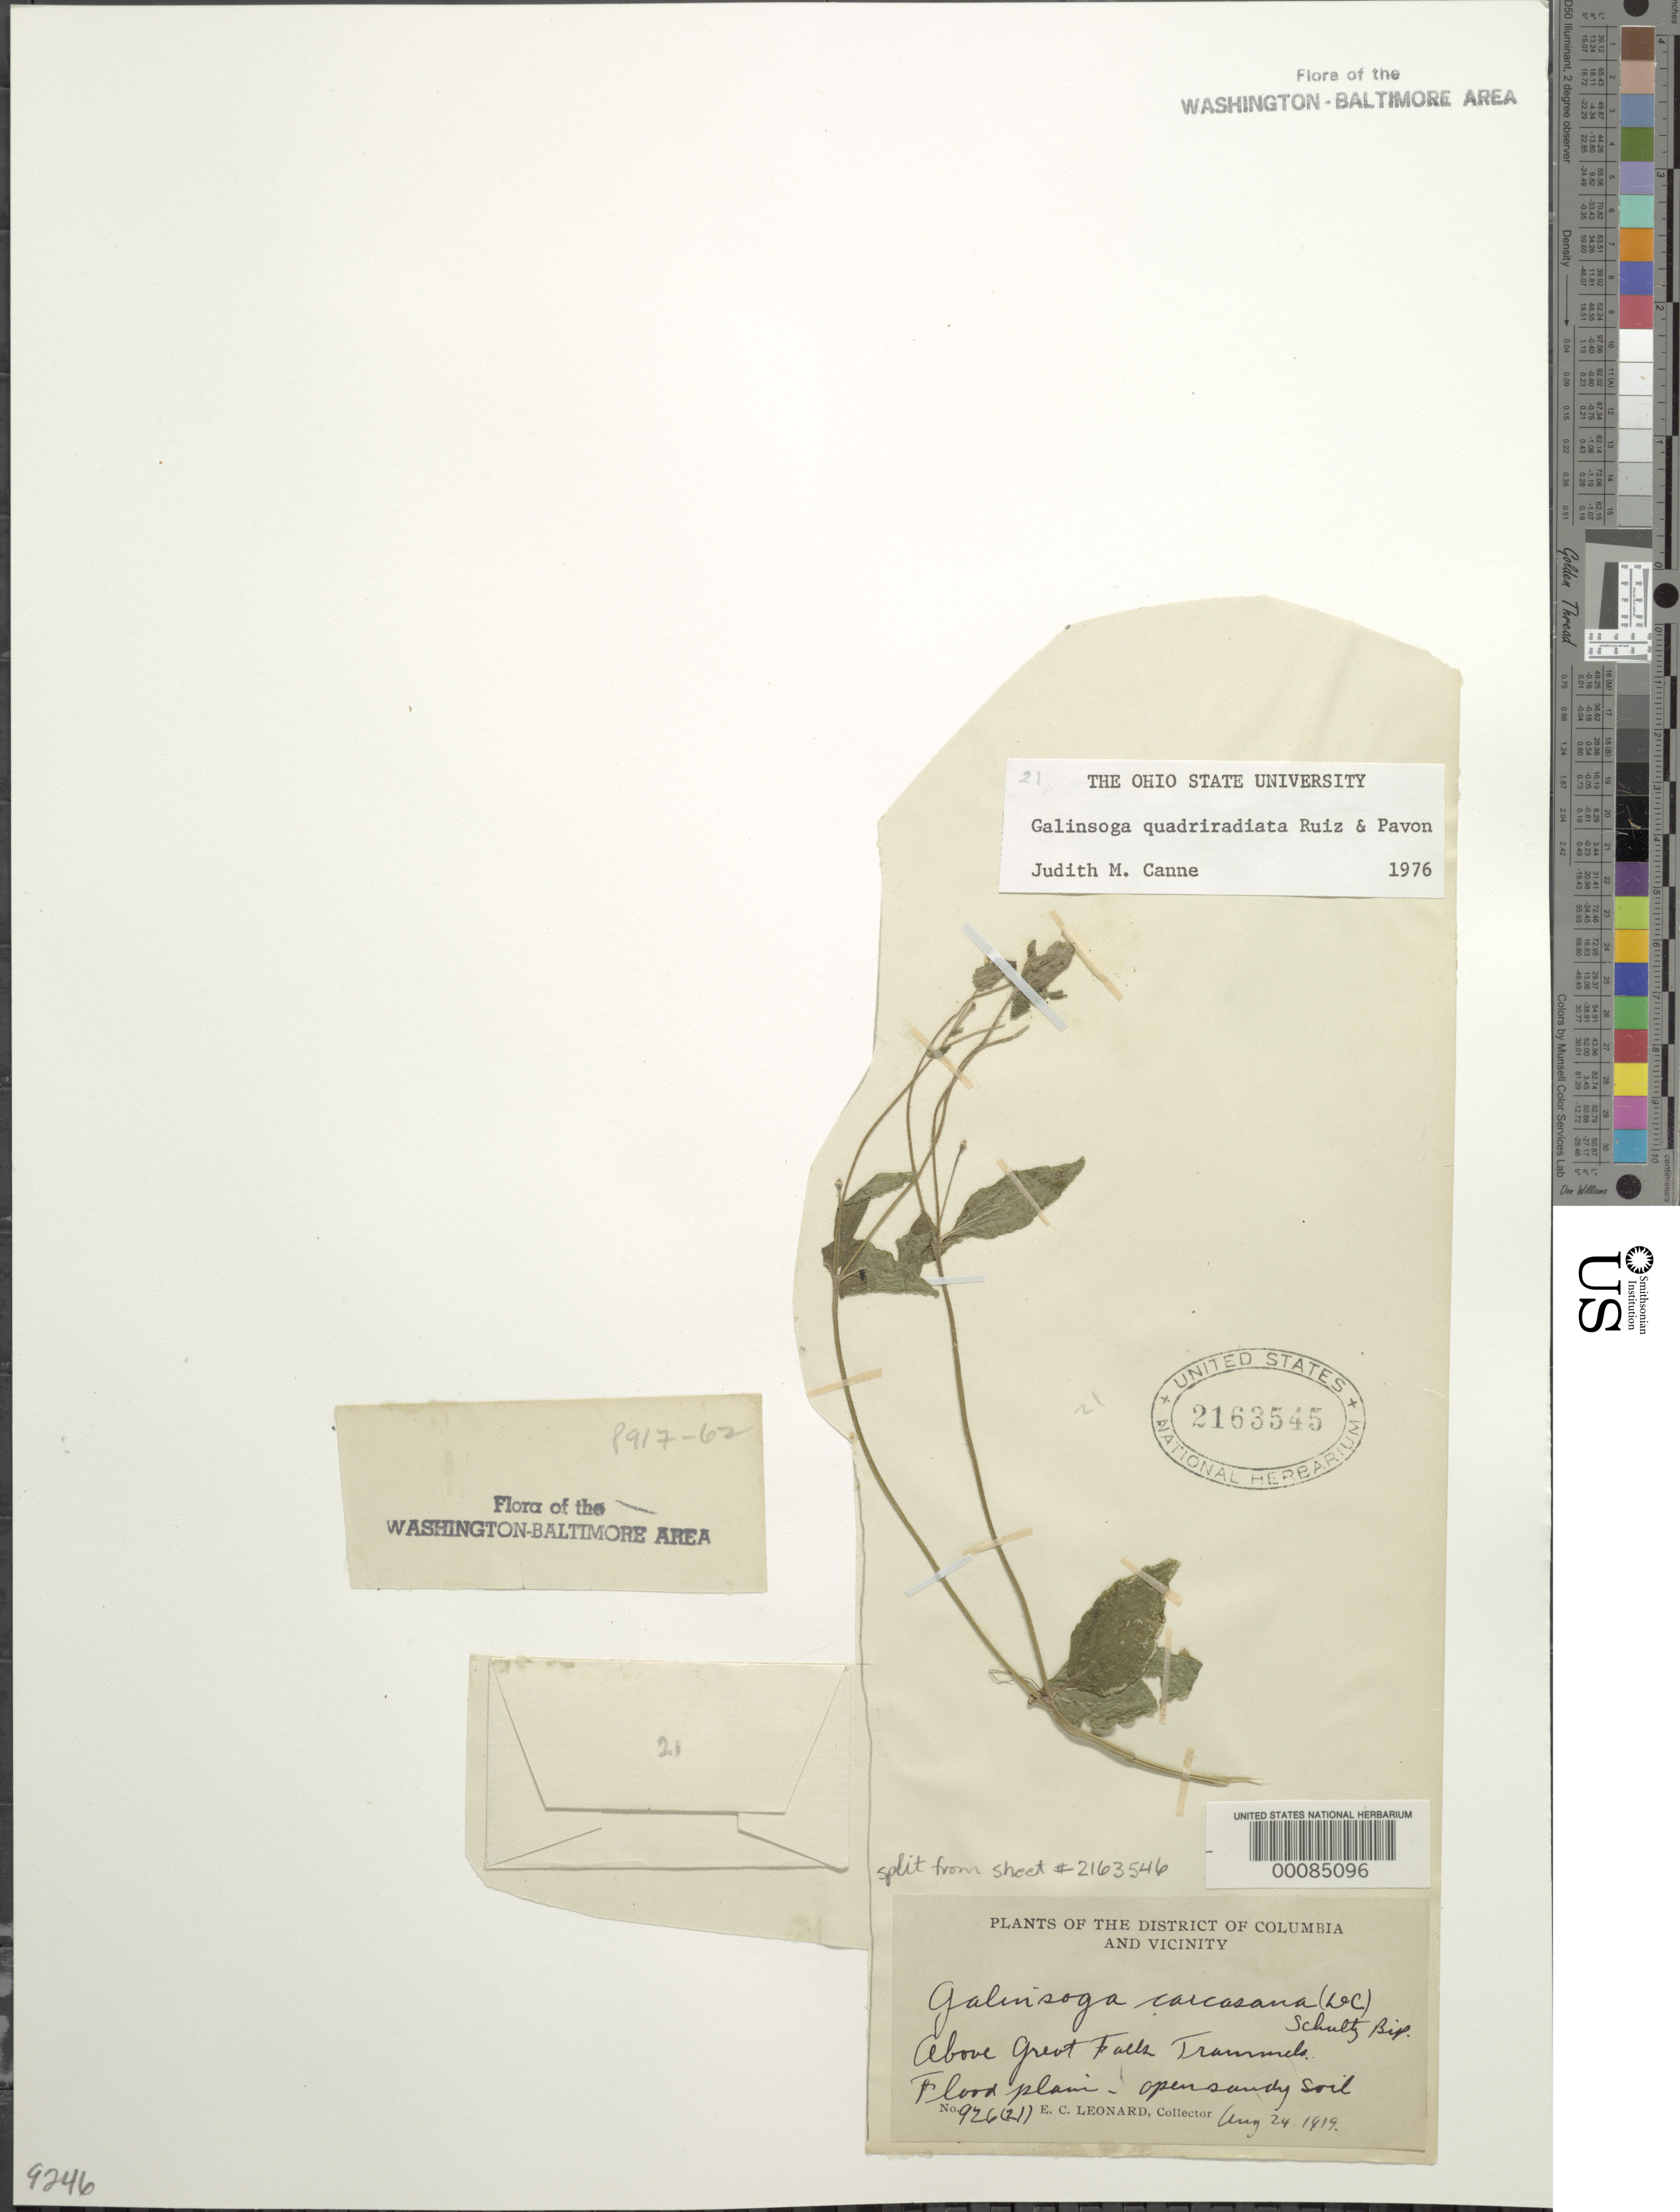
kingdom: Plantae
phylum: Tracheophyta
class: Magnoliopsida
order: Asterales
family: Asteraceae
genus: Galinsoga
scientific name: Galinsoga quadriradiata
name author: Ruiz & Pav.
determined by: Canne-Hilliker, J. M.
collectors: E. C. Leonard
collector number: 926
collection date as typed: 24 Aug 1919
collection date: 1919-08-24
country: United States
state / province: Virginia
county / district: Fairfax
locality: Above Great Falls trammels C. & O. Canal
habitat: Flood plain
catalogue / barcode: US 2163545